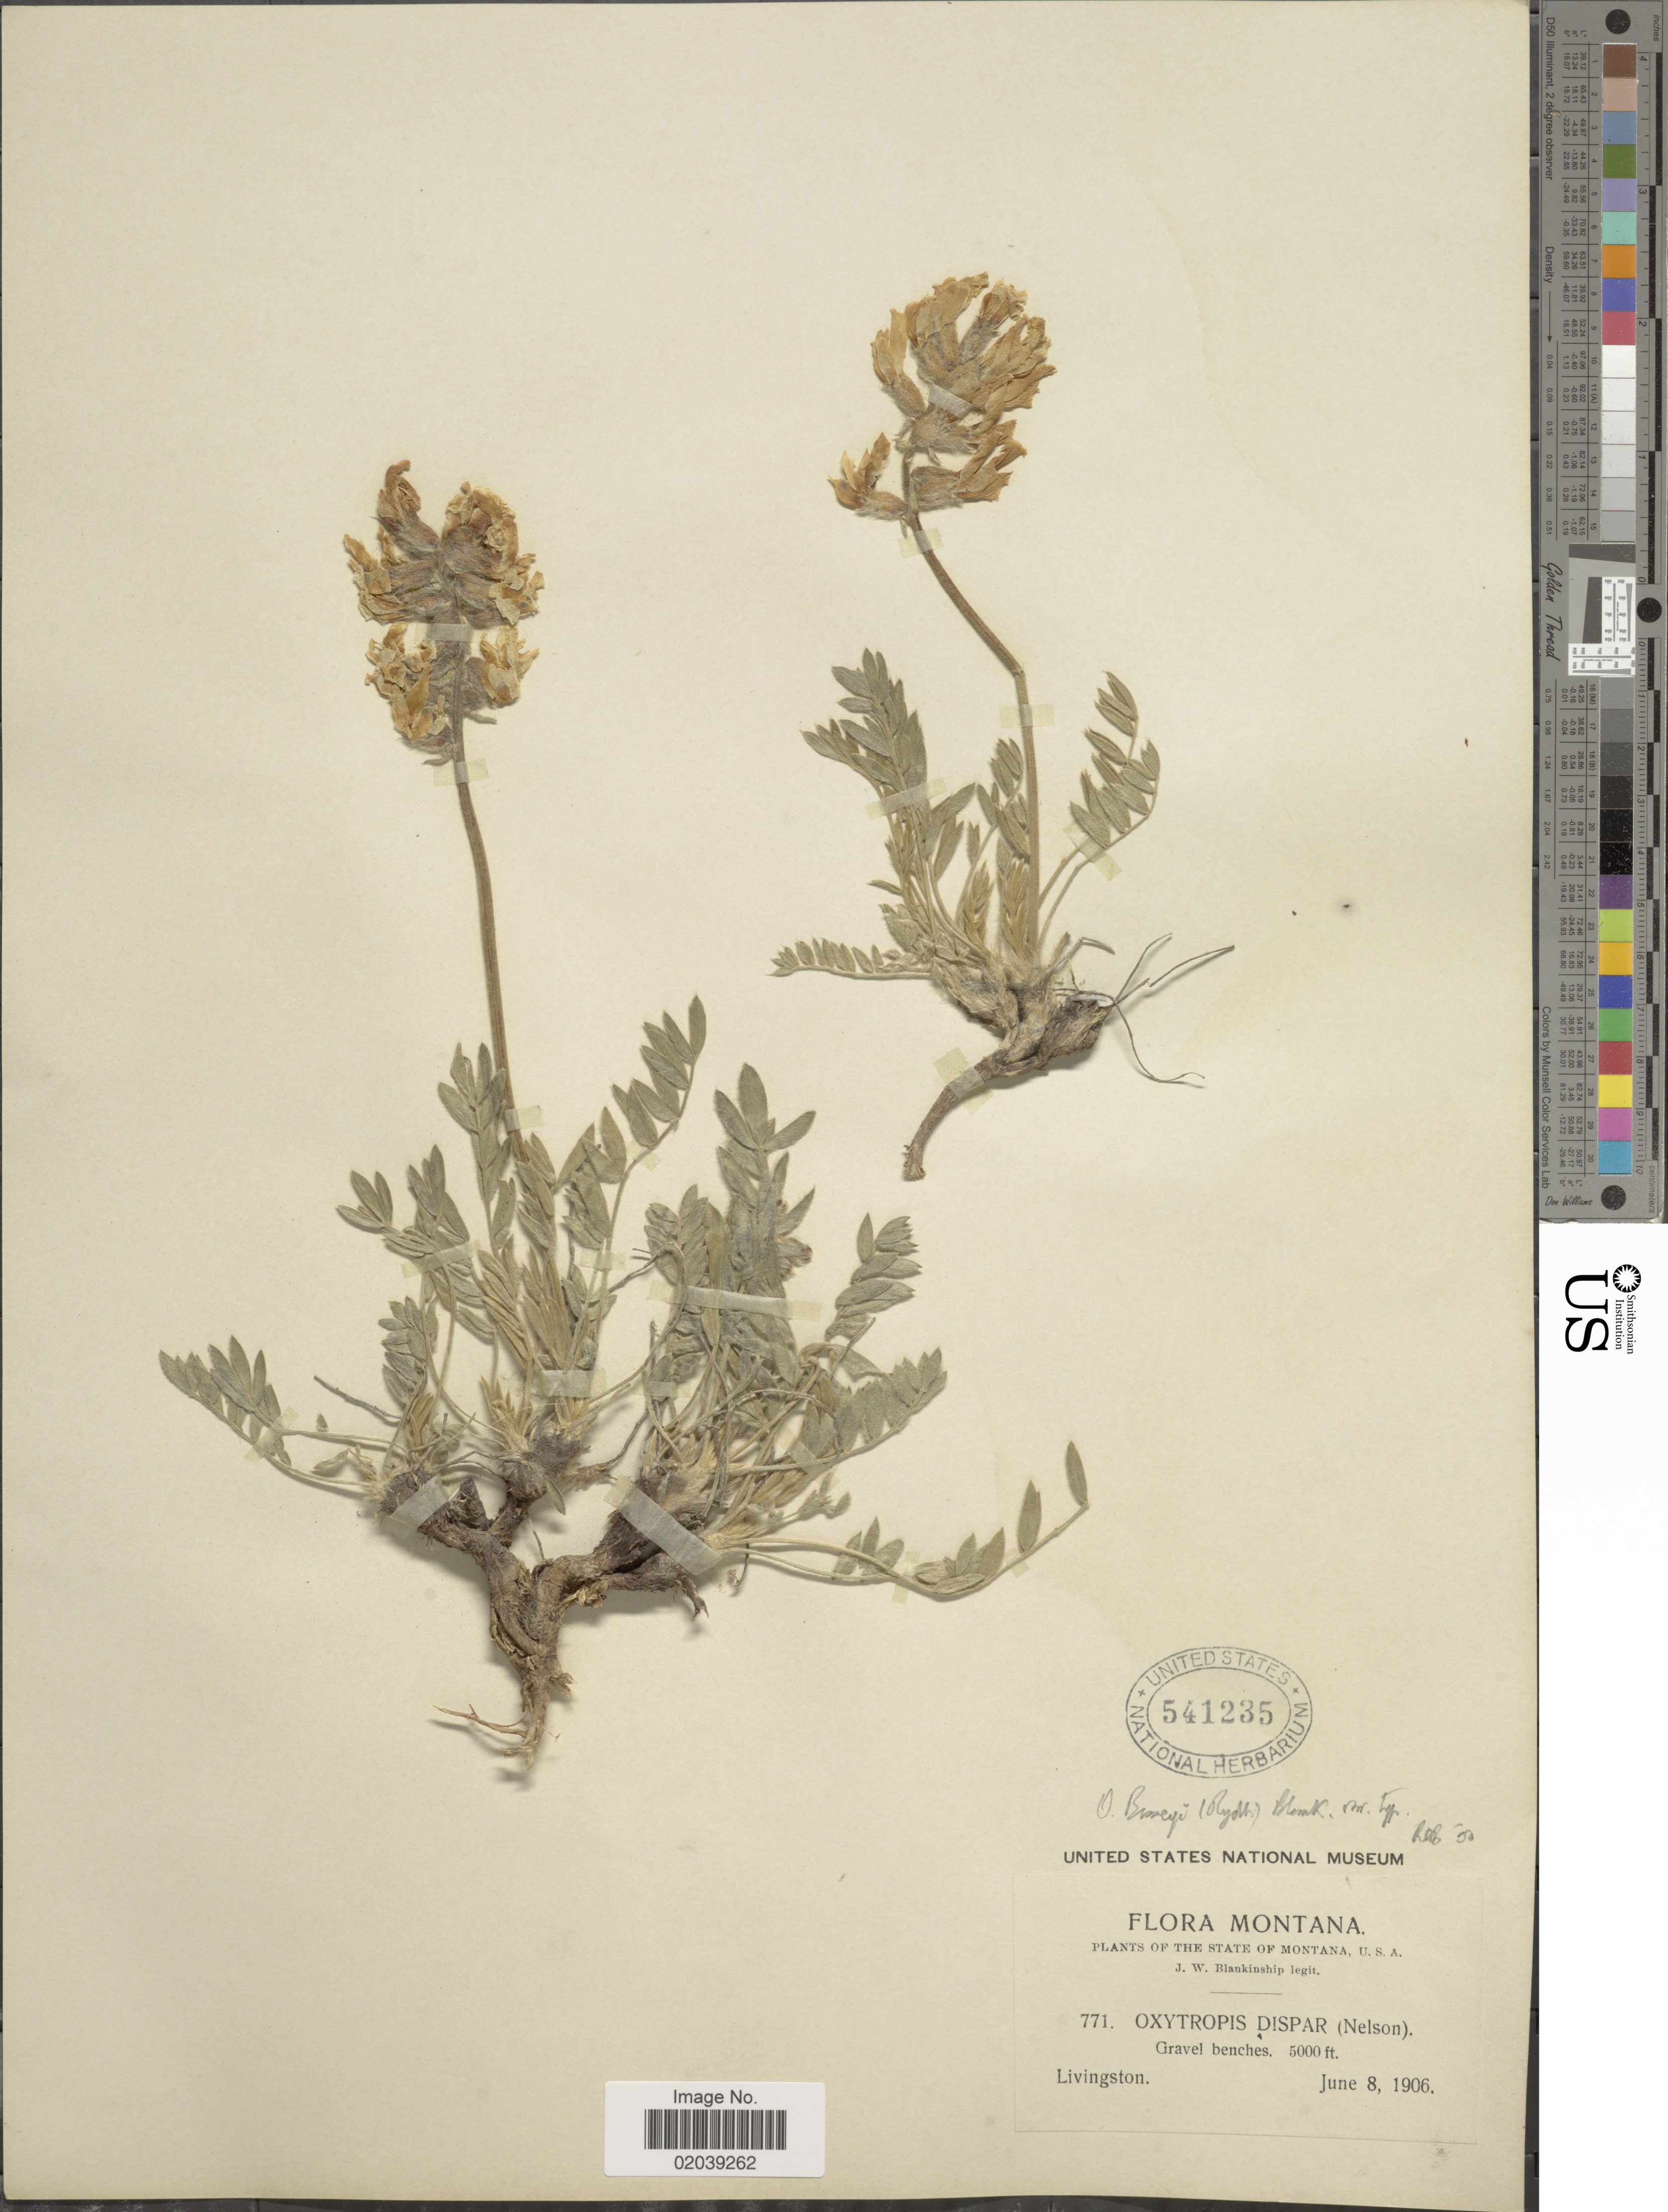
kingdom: Plantae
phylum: Tracheophyta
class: Magnoliopsida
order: Fabales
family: Fabaceae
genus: Oxytropis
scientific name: Oxytropis besseyi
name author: (Rydb.) Blank.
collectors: J. W. Blankinship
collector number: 771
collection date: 1906-06-08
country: United States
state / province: Montana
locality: Livingston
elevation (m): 1524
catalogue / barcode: US 541235